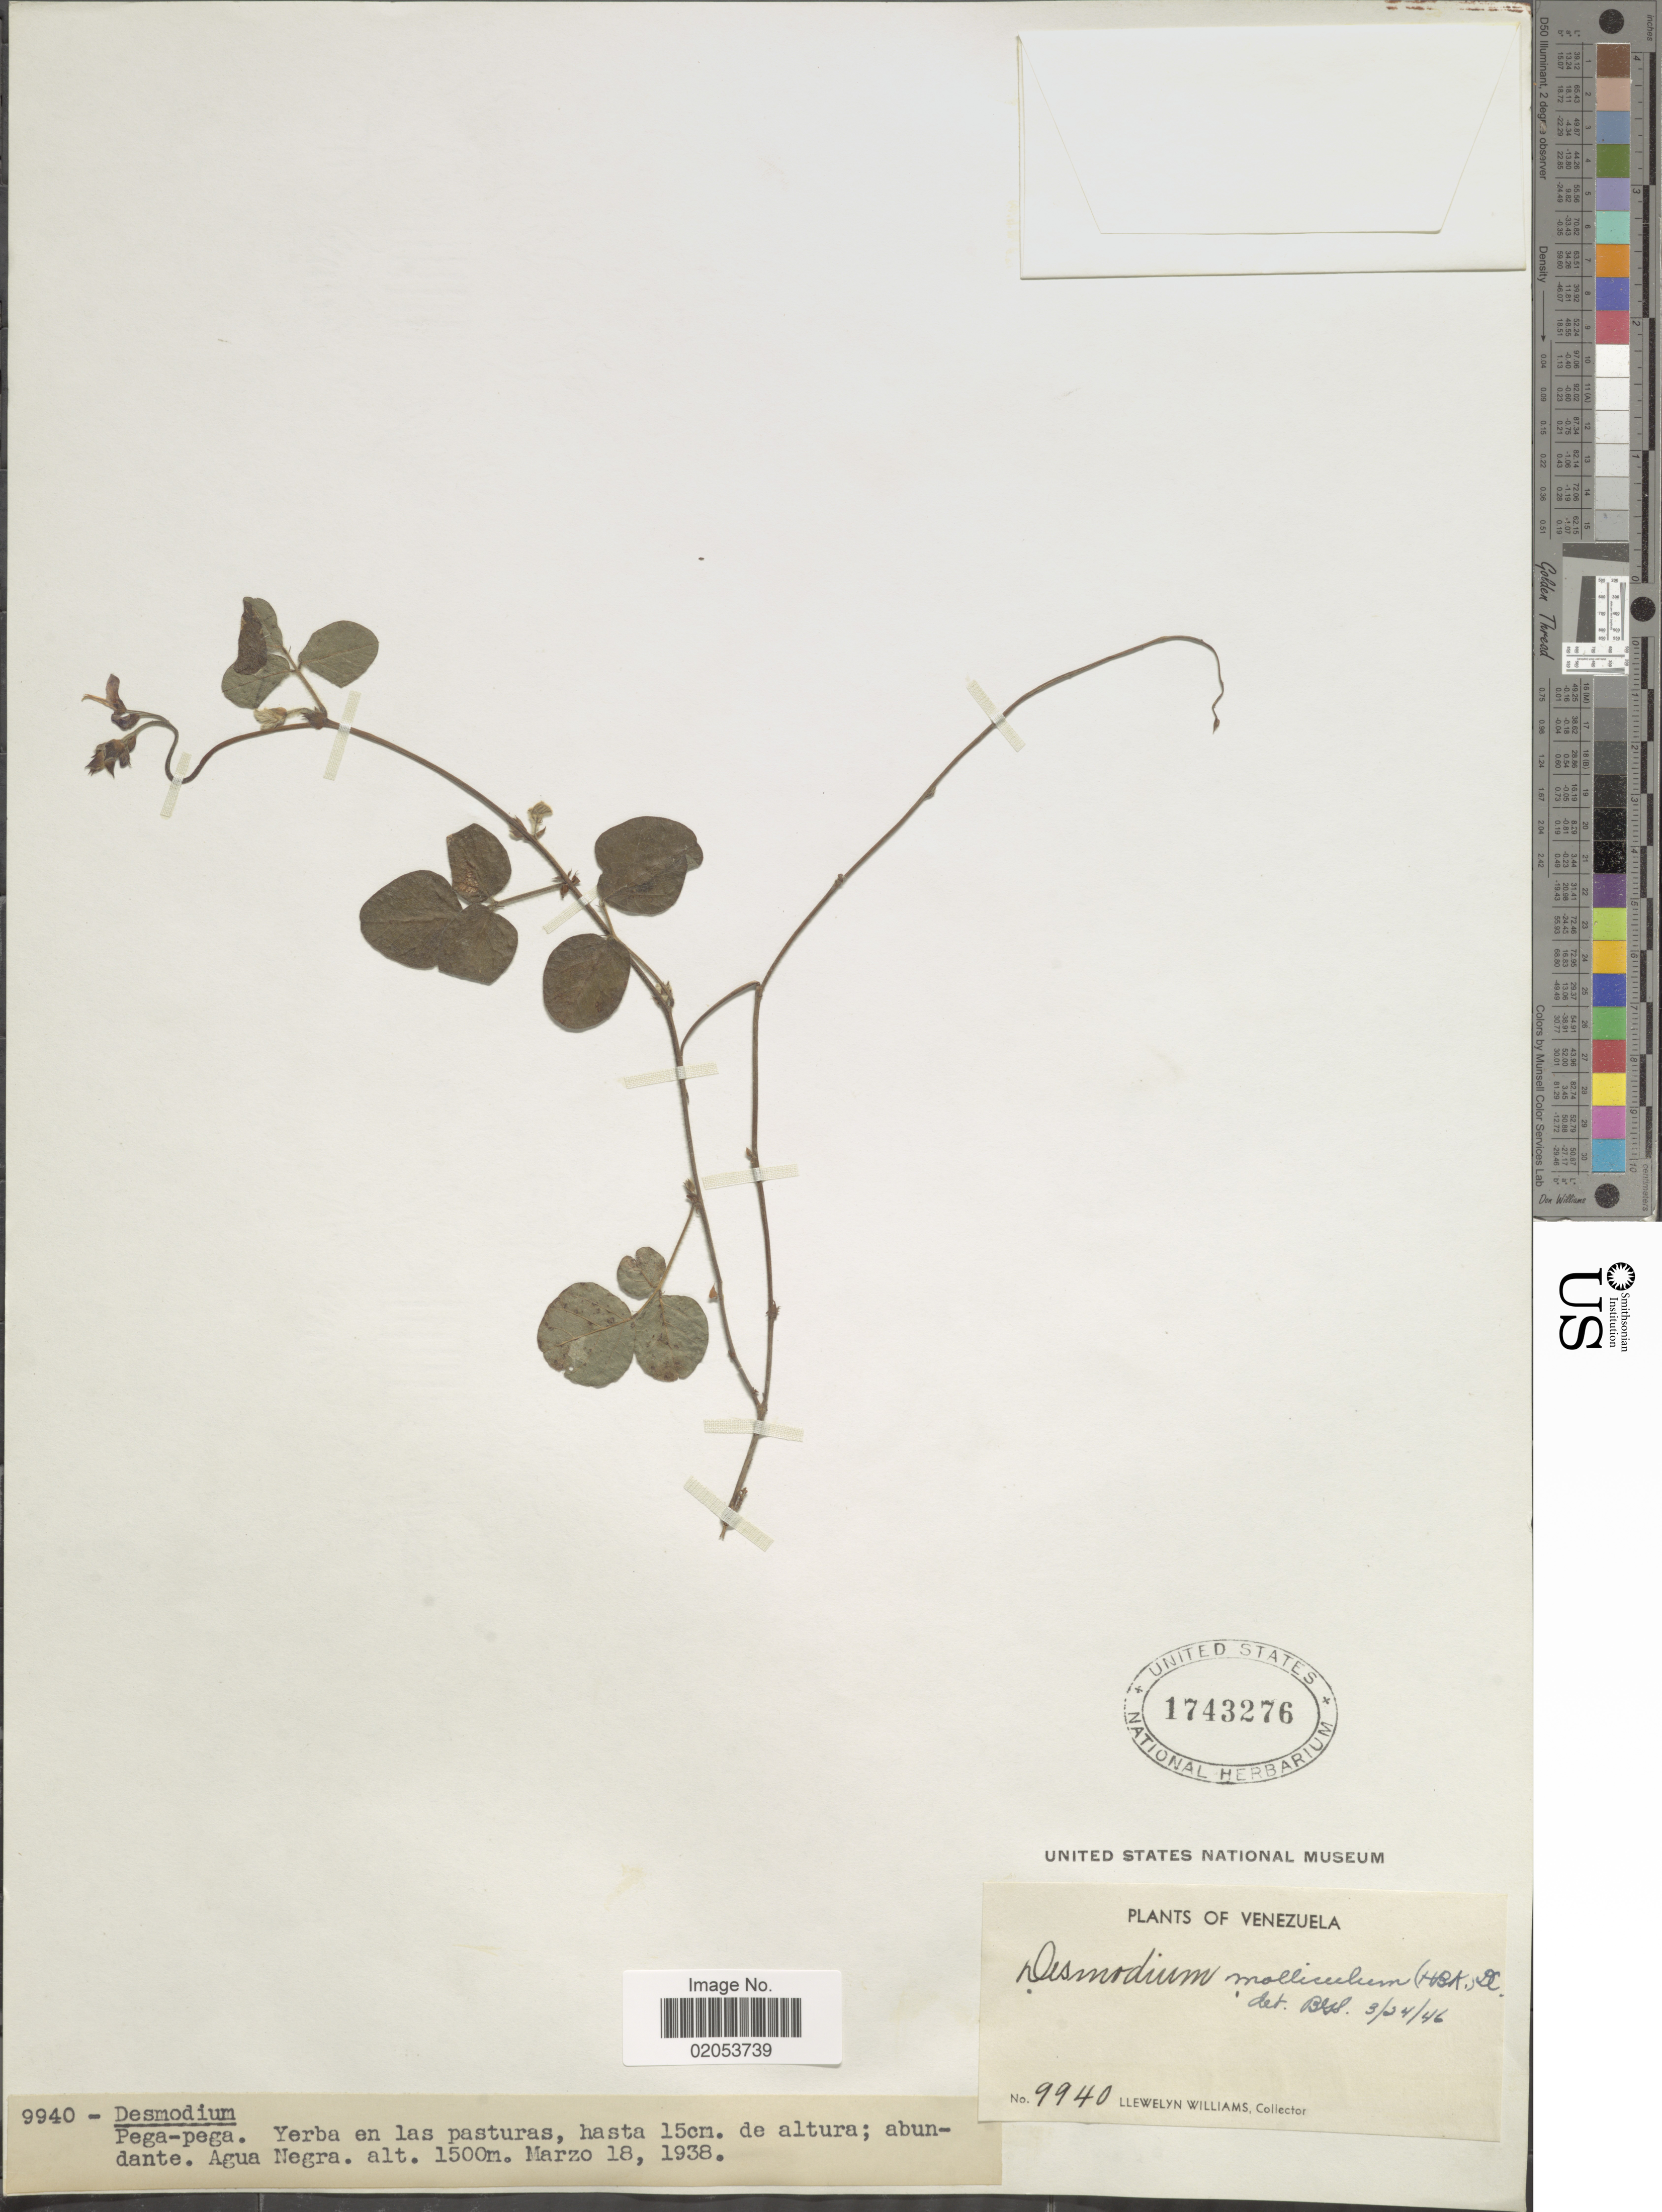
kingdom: Plantae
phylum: Tracheophyta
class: Magnoliopsida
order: Fabales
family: Fabaceae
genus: Desmodium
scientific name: Desmodium molliculum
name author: (Kunth) DC.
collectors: Ll. Williams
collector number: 9940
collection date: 1938-03-18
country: Venezuela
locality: Pega-pega. Yerba en las pasturas, Agua Negra.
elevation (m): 1500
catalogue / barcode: US 1743276